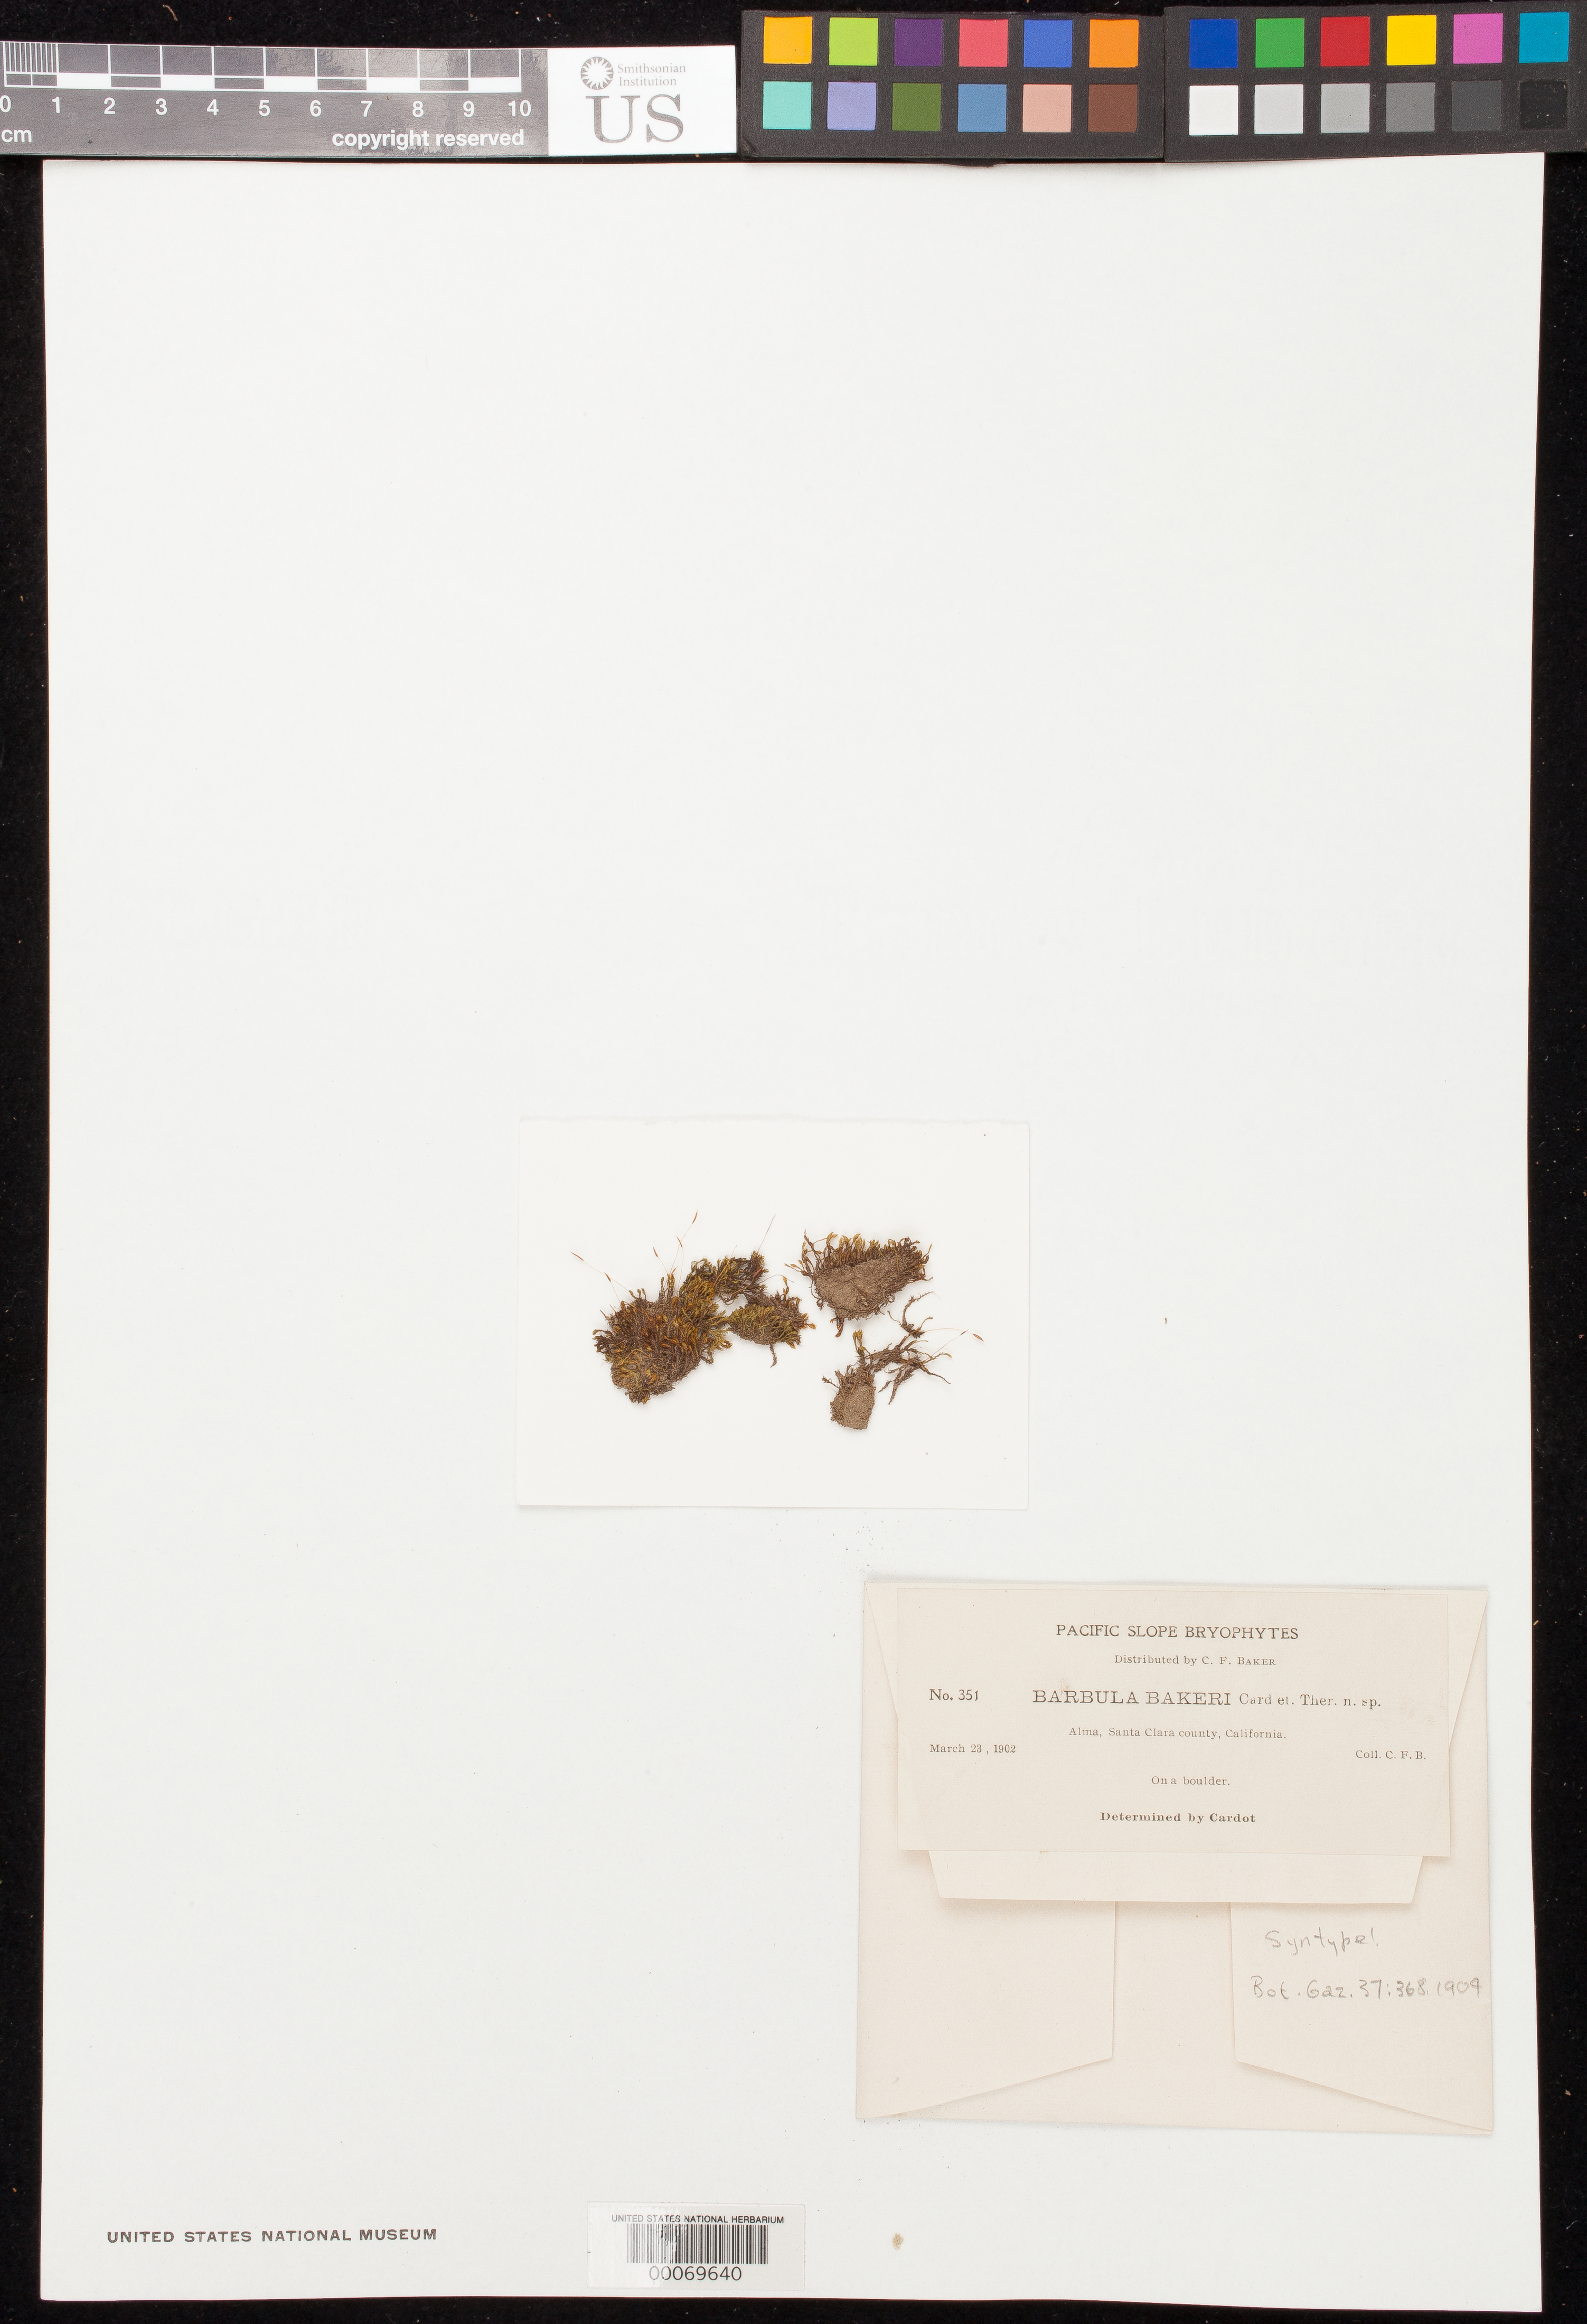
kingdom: Plantae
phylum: Bryophyta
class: Bryopsida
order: Pottiales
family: Pottiaceae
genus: Barbula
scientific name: Barbula bakeri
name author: Cardot & Thér.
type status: Syntype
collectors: C. F. Baker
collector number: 351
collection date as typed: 23 Mar 1902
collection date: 1902-03-23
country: United States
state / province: California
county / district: Santa Clara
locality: Alma.